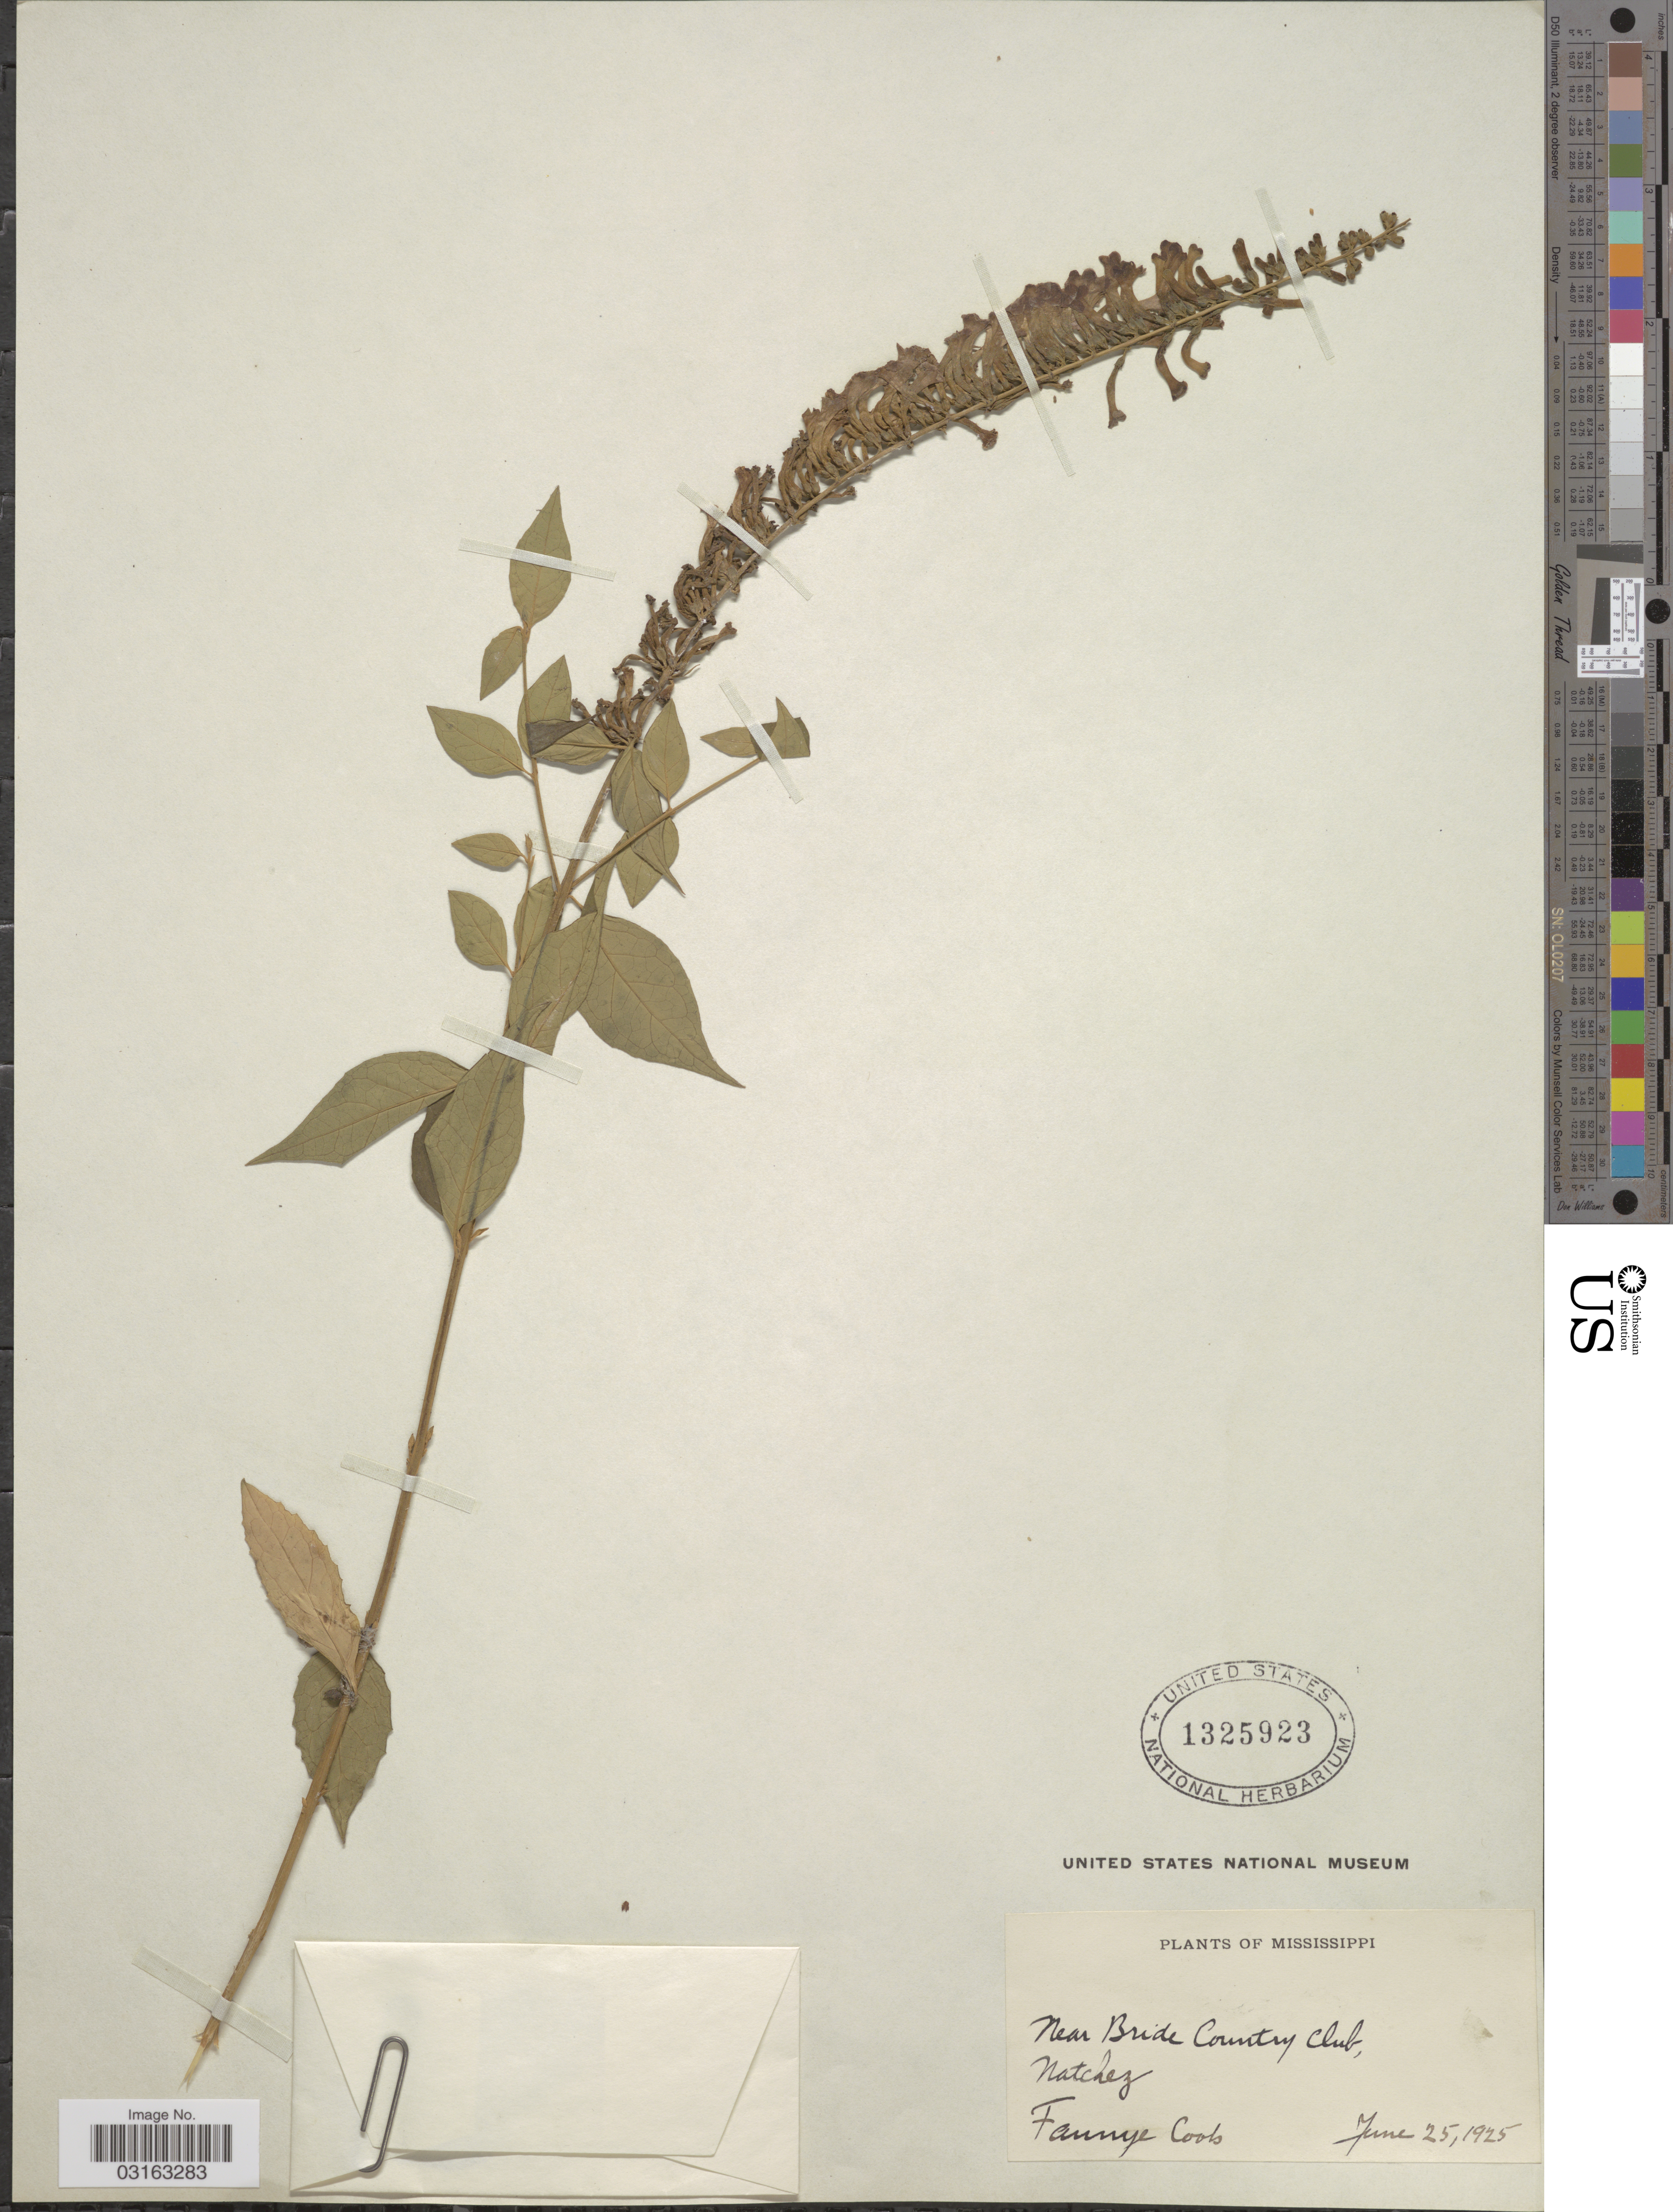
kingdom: Plantae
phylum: Tracheophyta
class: Magnoliopsida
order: Lamiales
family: Scrophulariaceae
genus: Buddleja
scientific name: Buddleja lindleyana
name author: Fortune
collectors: F. A. Cook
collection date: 1925-06-25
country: United States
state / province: Mississippi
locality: Near Bride Country Club, Natchez.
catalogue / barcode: US 1325923